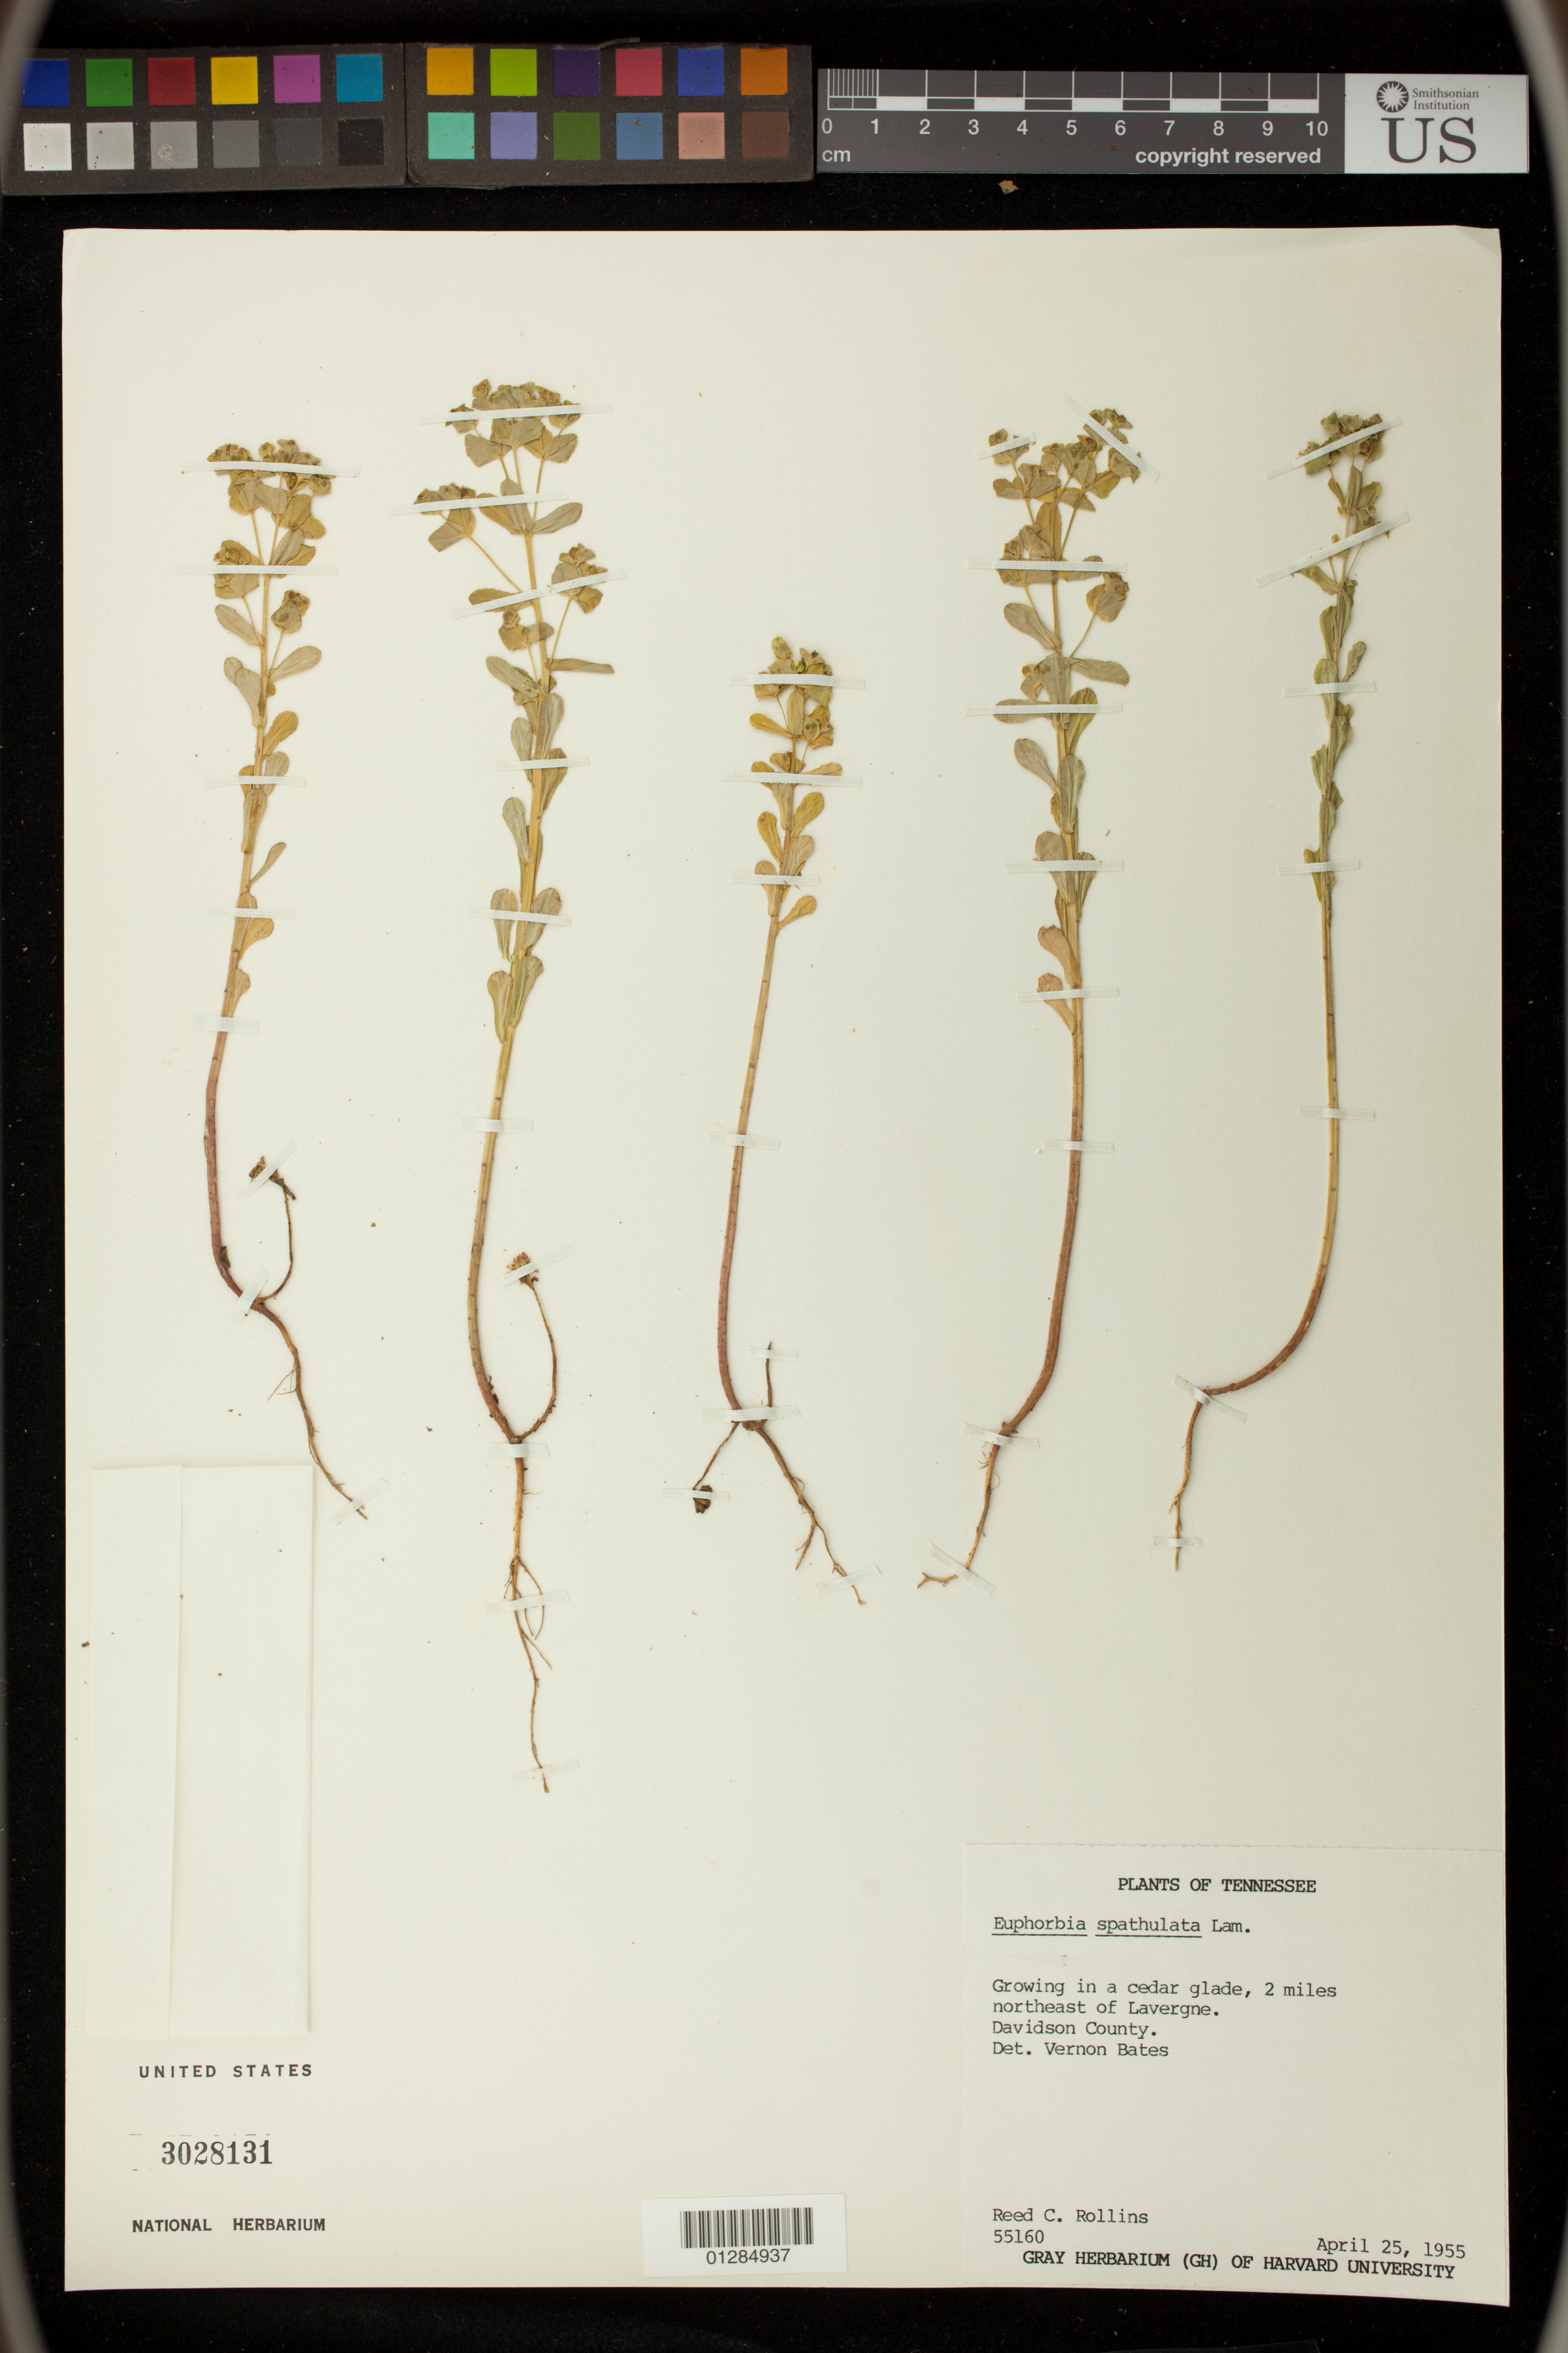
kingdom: Plantae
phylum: Tracheophyta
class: Magnoliopsida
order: Malpighiales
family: Euphorbiaceae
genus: Euphorbia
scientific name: Euphorbia spathulata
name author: Lam.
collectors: R. C. Rollins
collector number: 55160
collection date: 1955-04-25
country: United States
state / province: Tennessee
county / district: Davidson County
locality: In a Cedar grove, 2 miles northeast of Lavergne.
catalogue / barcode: US 3028131